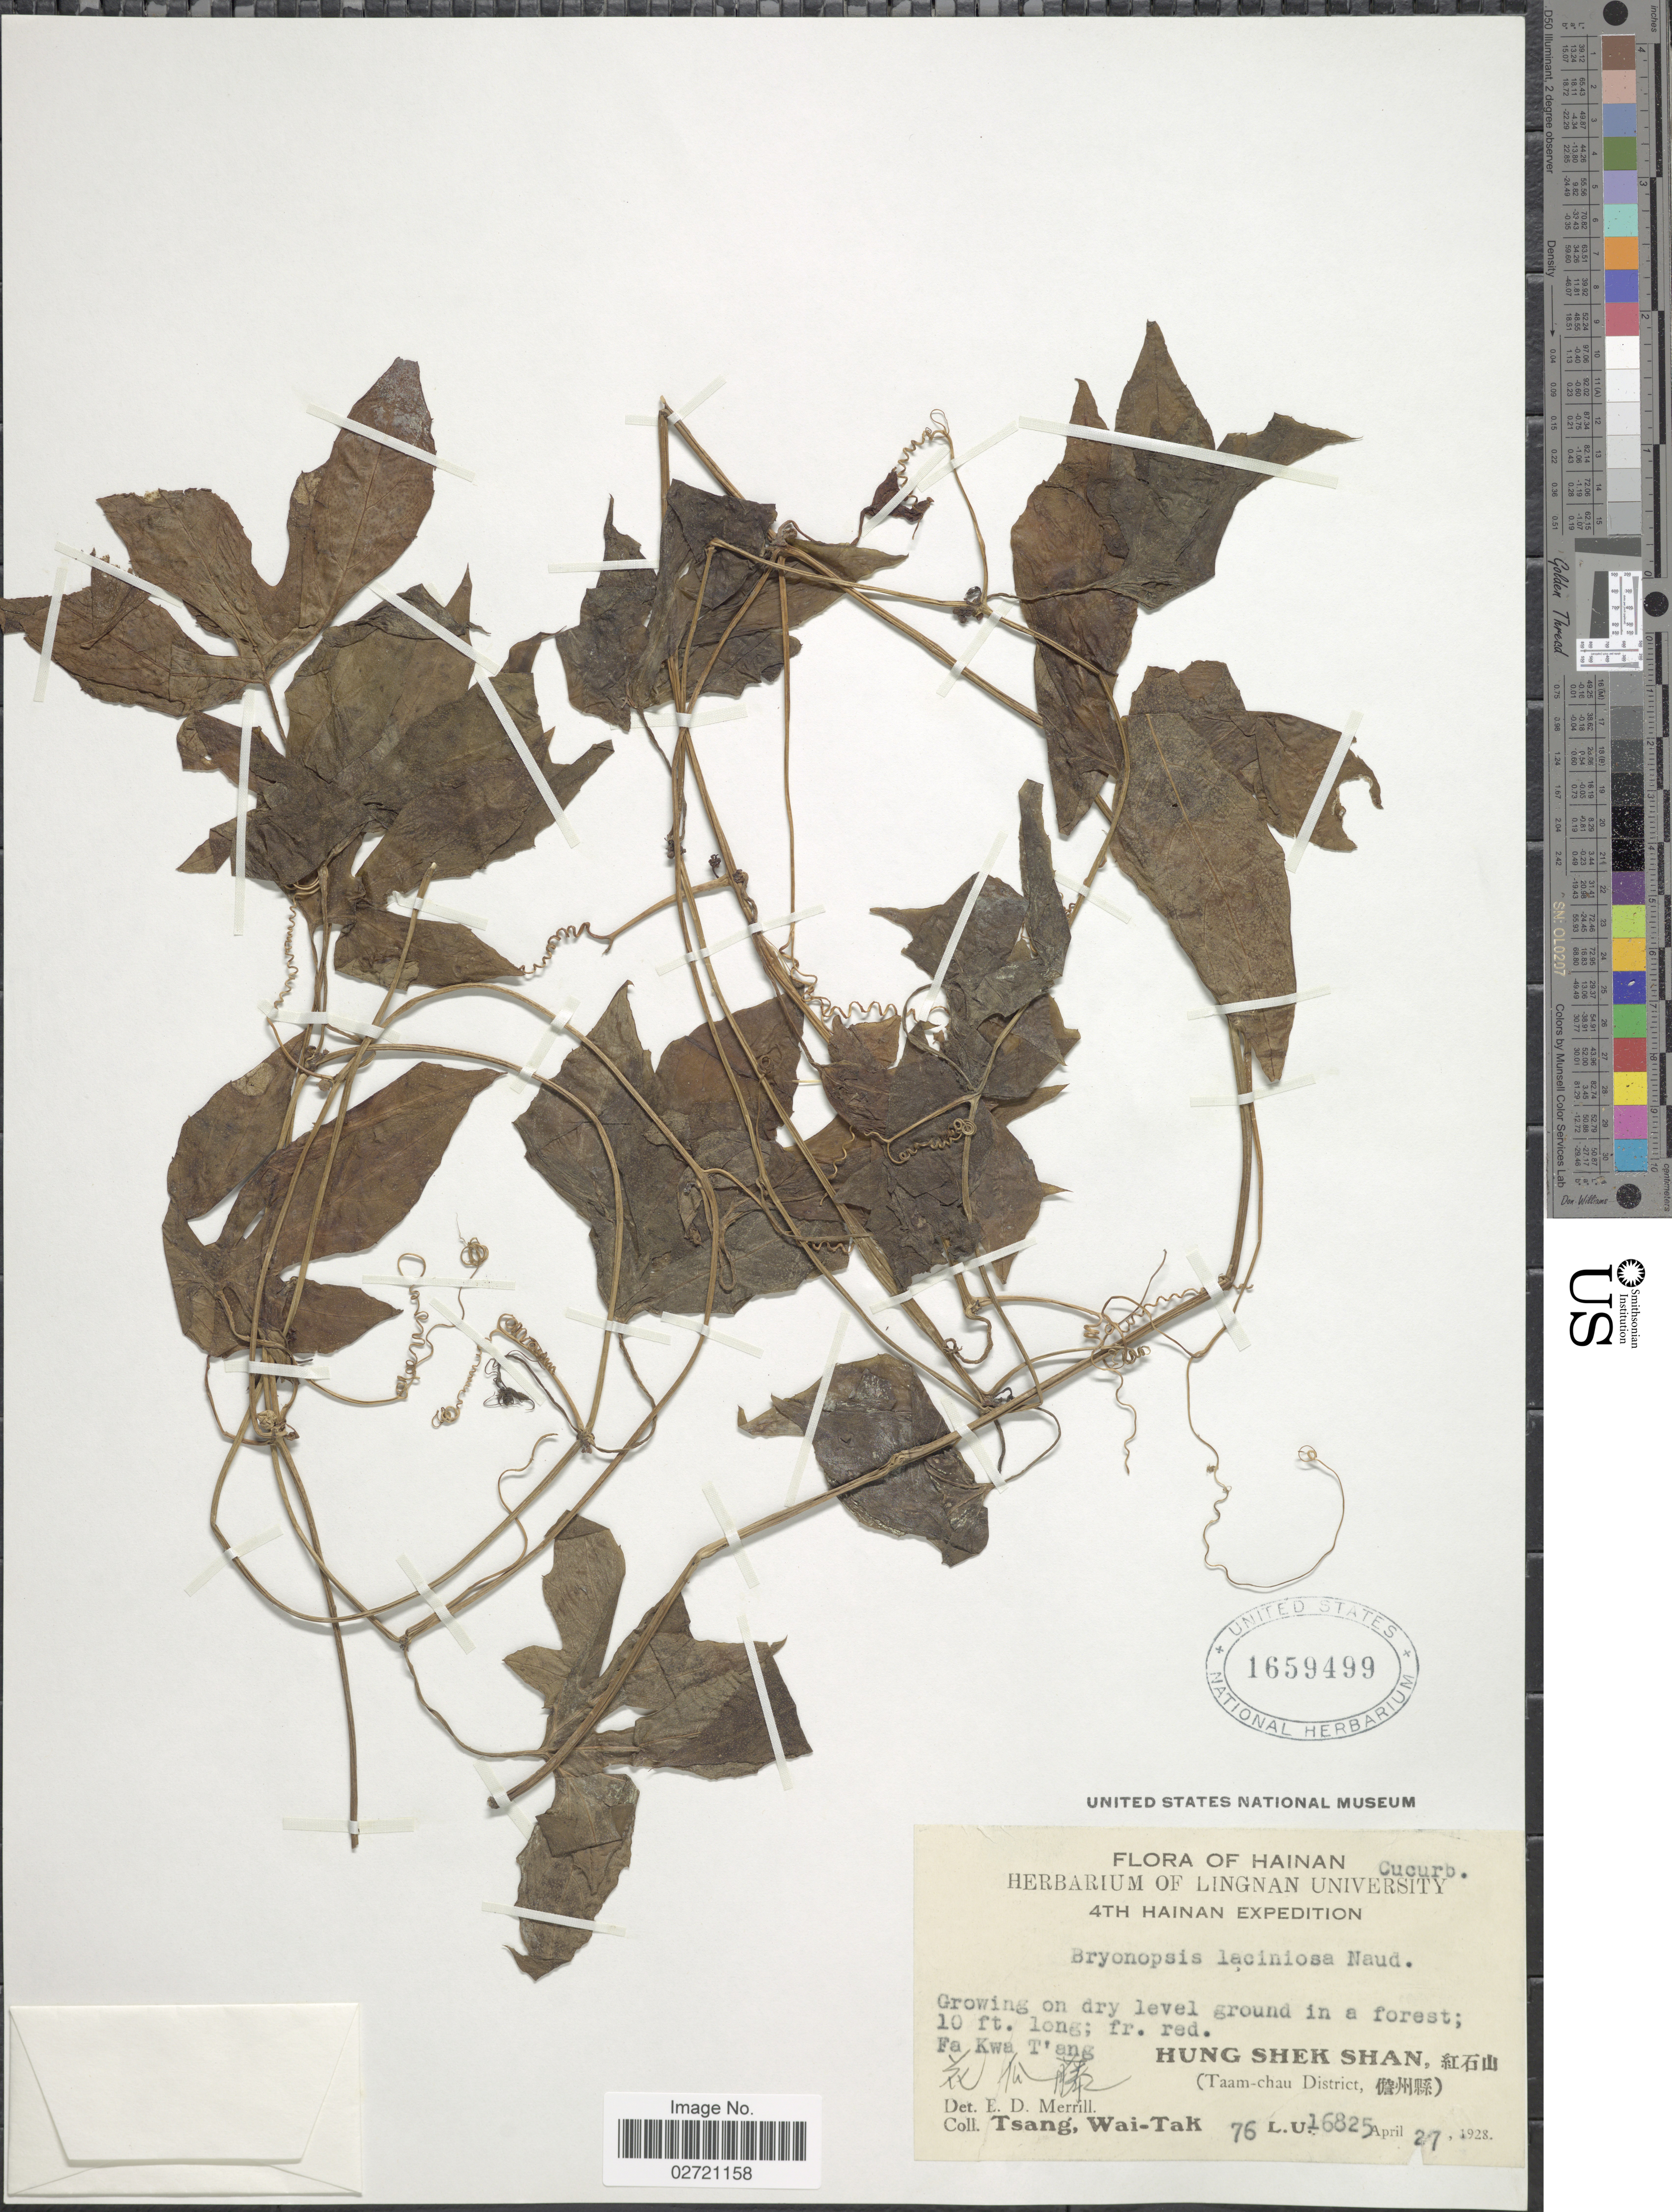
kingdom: Plantae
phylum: Tracheophyta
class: Magnoliopsida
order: Cucurbitales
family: Cucurbitaceae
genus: Diplocyclos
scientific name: Diplocyclos palmatus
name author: (L.) C. Jeffrey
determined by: Strong, Mark T., (BOT), Smithsonian Institution - National Museum of Natural History (UNITED STATES)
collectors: W. T. Tsang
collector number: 76/16825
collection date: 1928-04-27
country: China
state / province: Hainan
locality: Fa Kwa T'ang. Hung Shek Shan (Taam-chau District)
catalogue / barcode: US 1659499